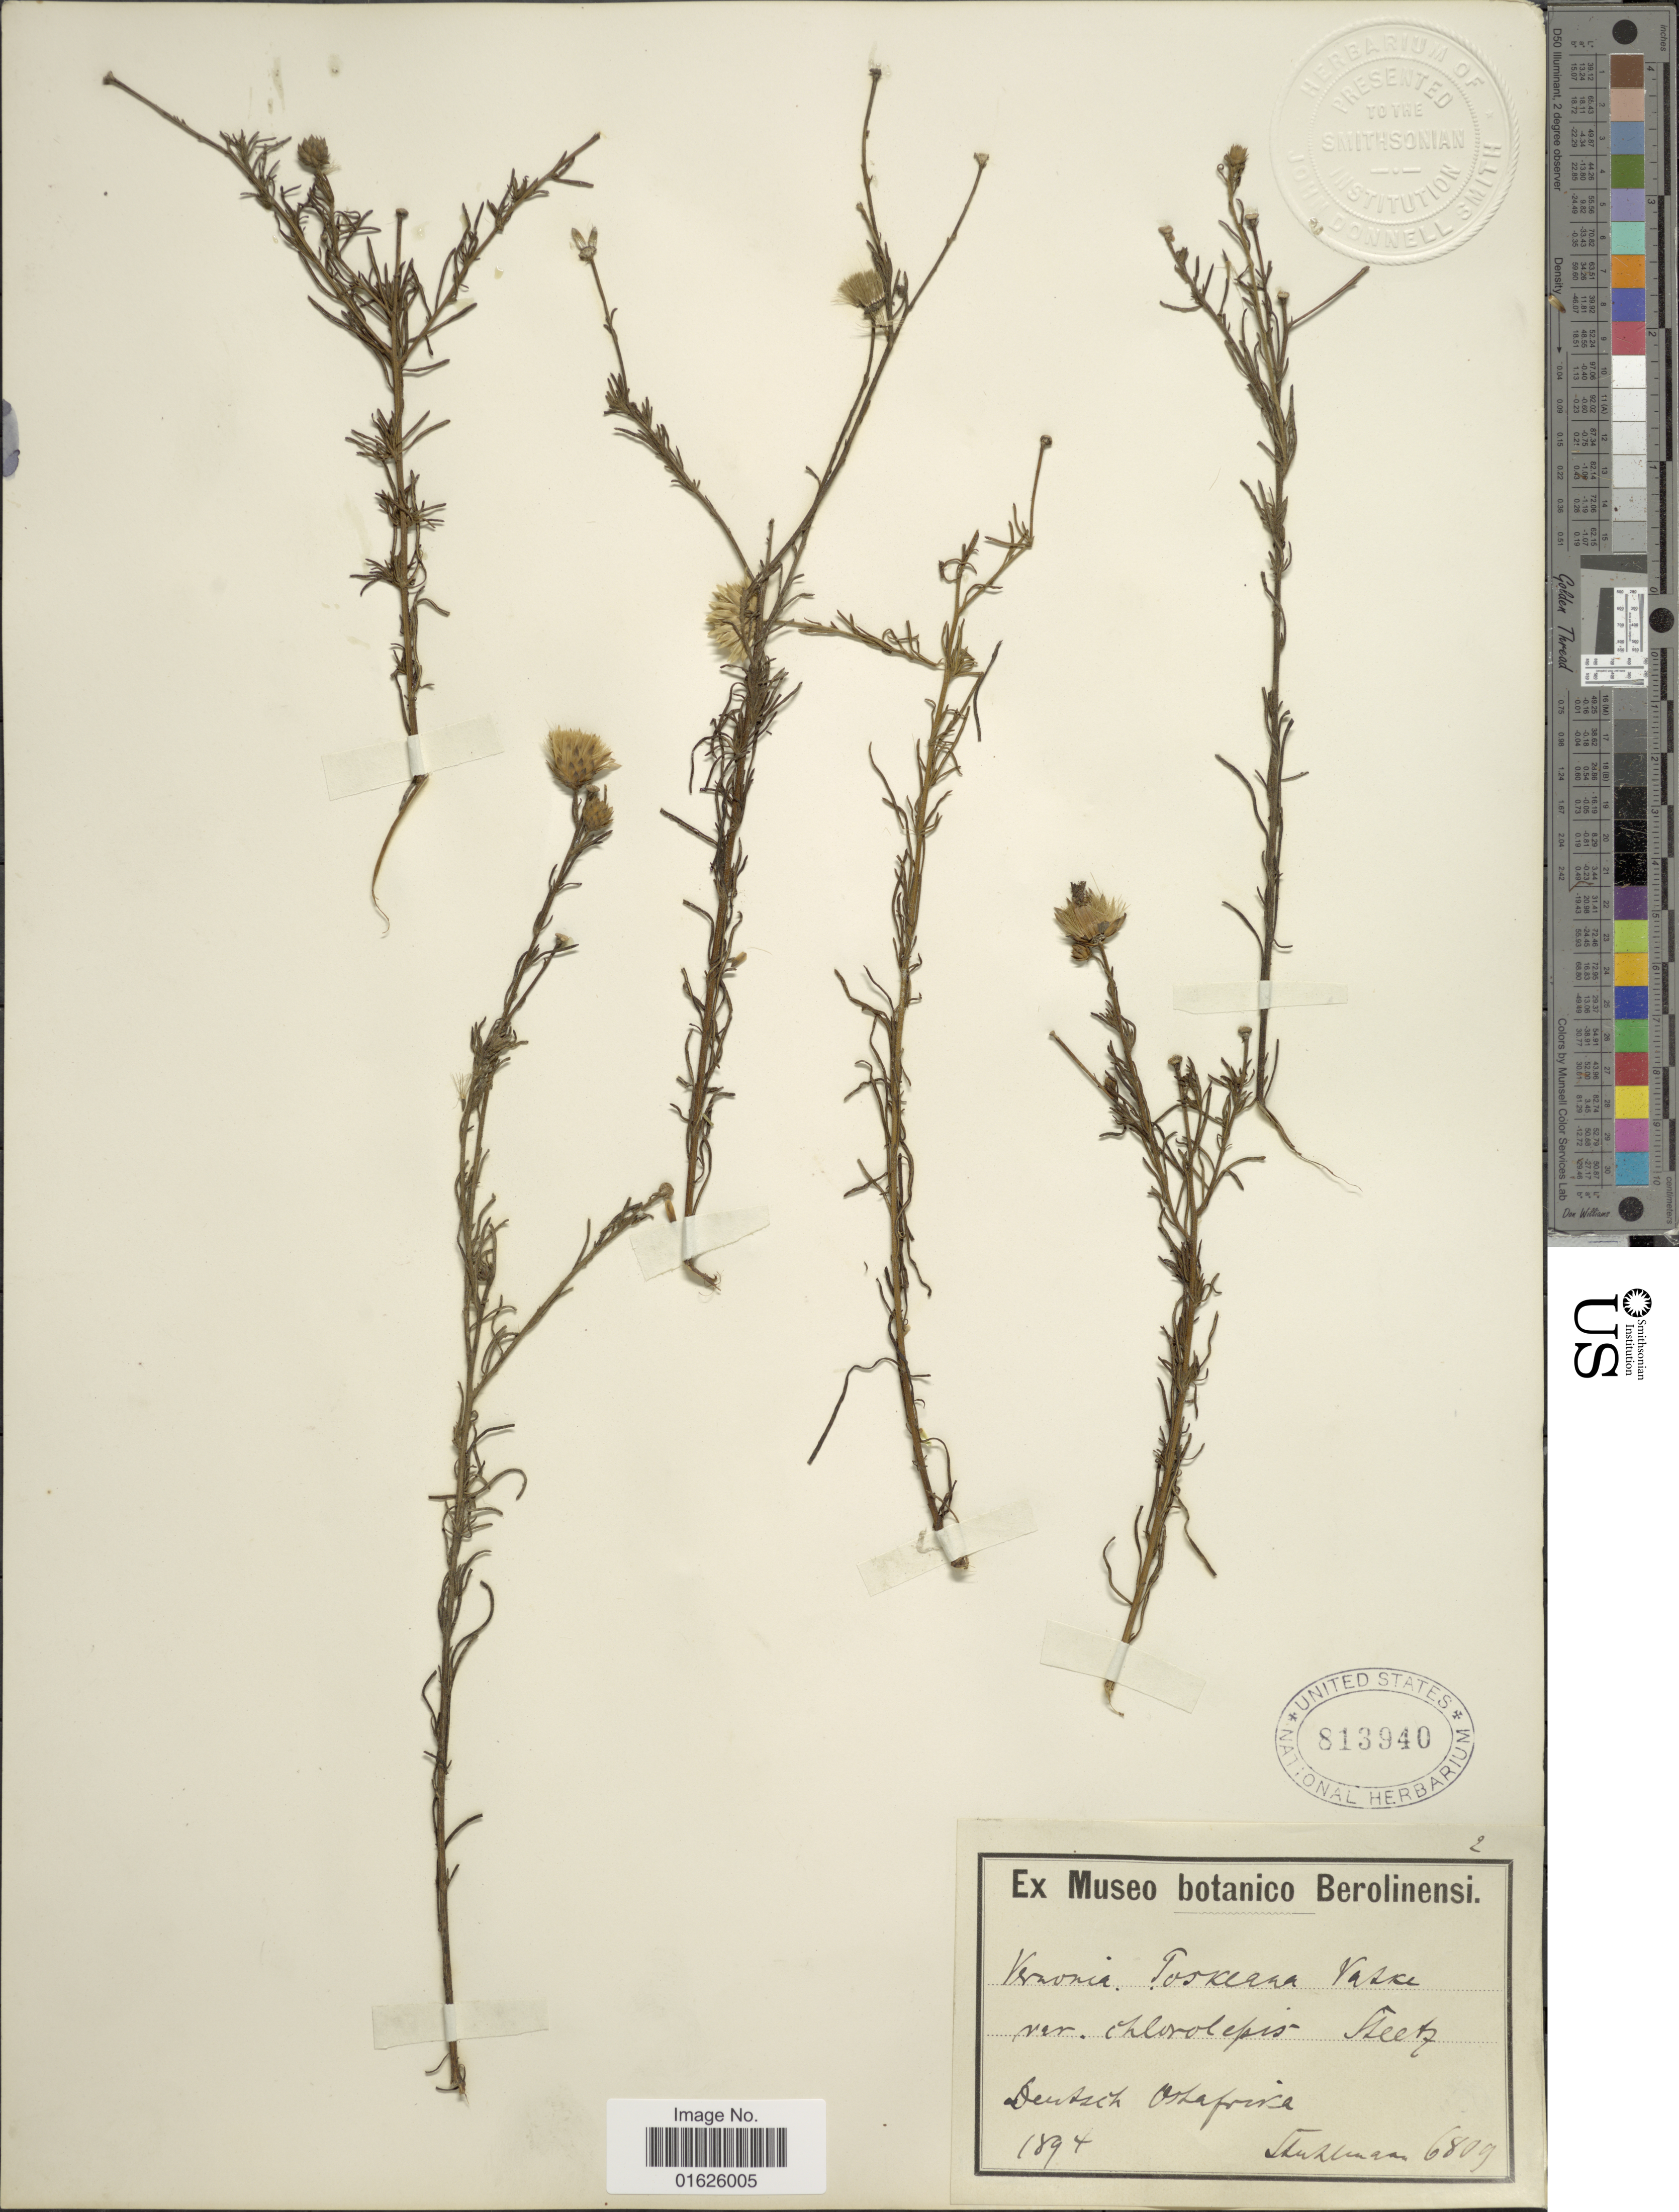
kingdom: Plantae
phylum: Tracheophyta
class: Magnoliopsida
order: Asterales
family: Asteraceae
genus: Polydora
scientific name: Polydora poskeana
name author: (Vatke & Hildebr.) H. Rob.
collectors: -. Stuhlmann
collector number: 6809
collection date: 1894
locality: Deutch, Ostafrika.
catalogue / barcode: US 813940